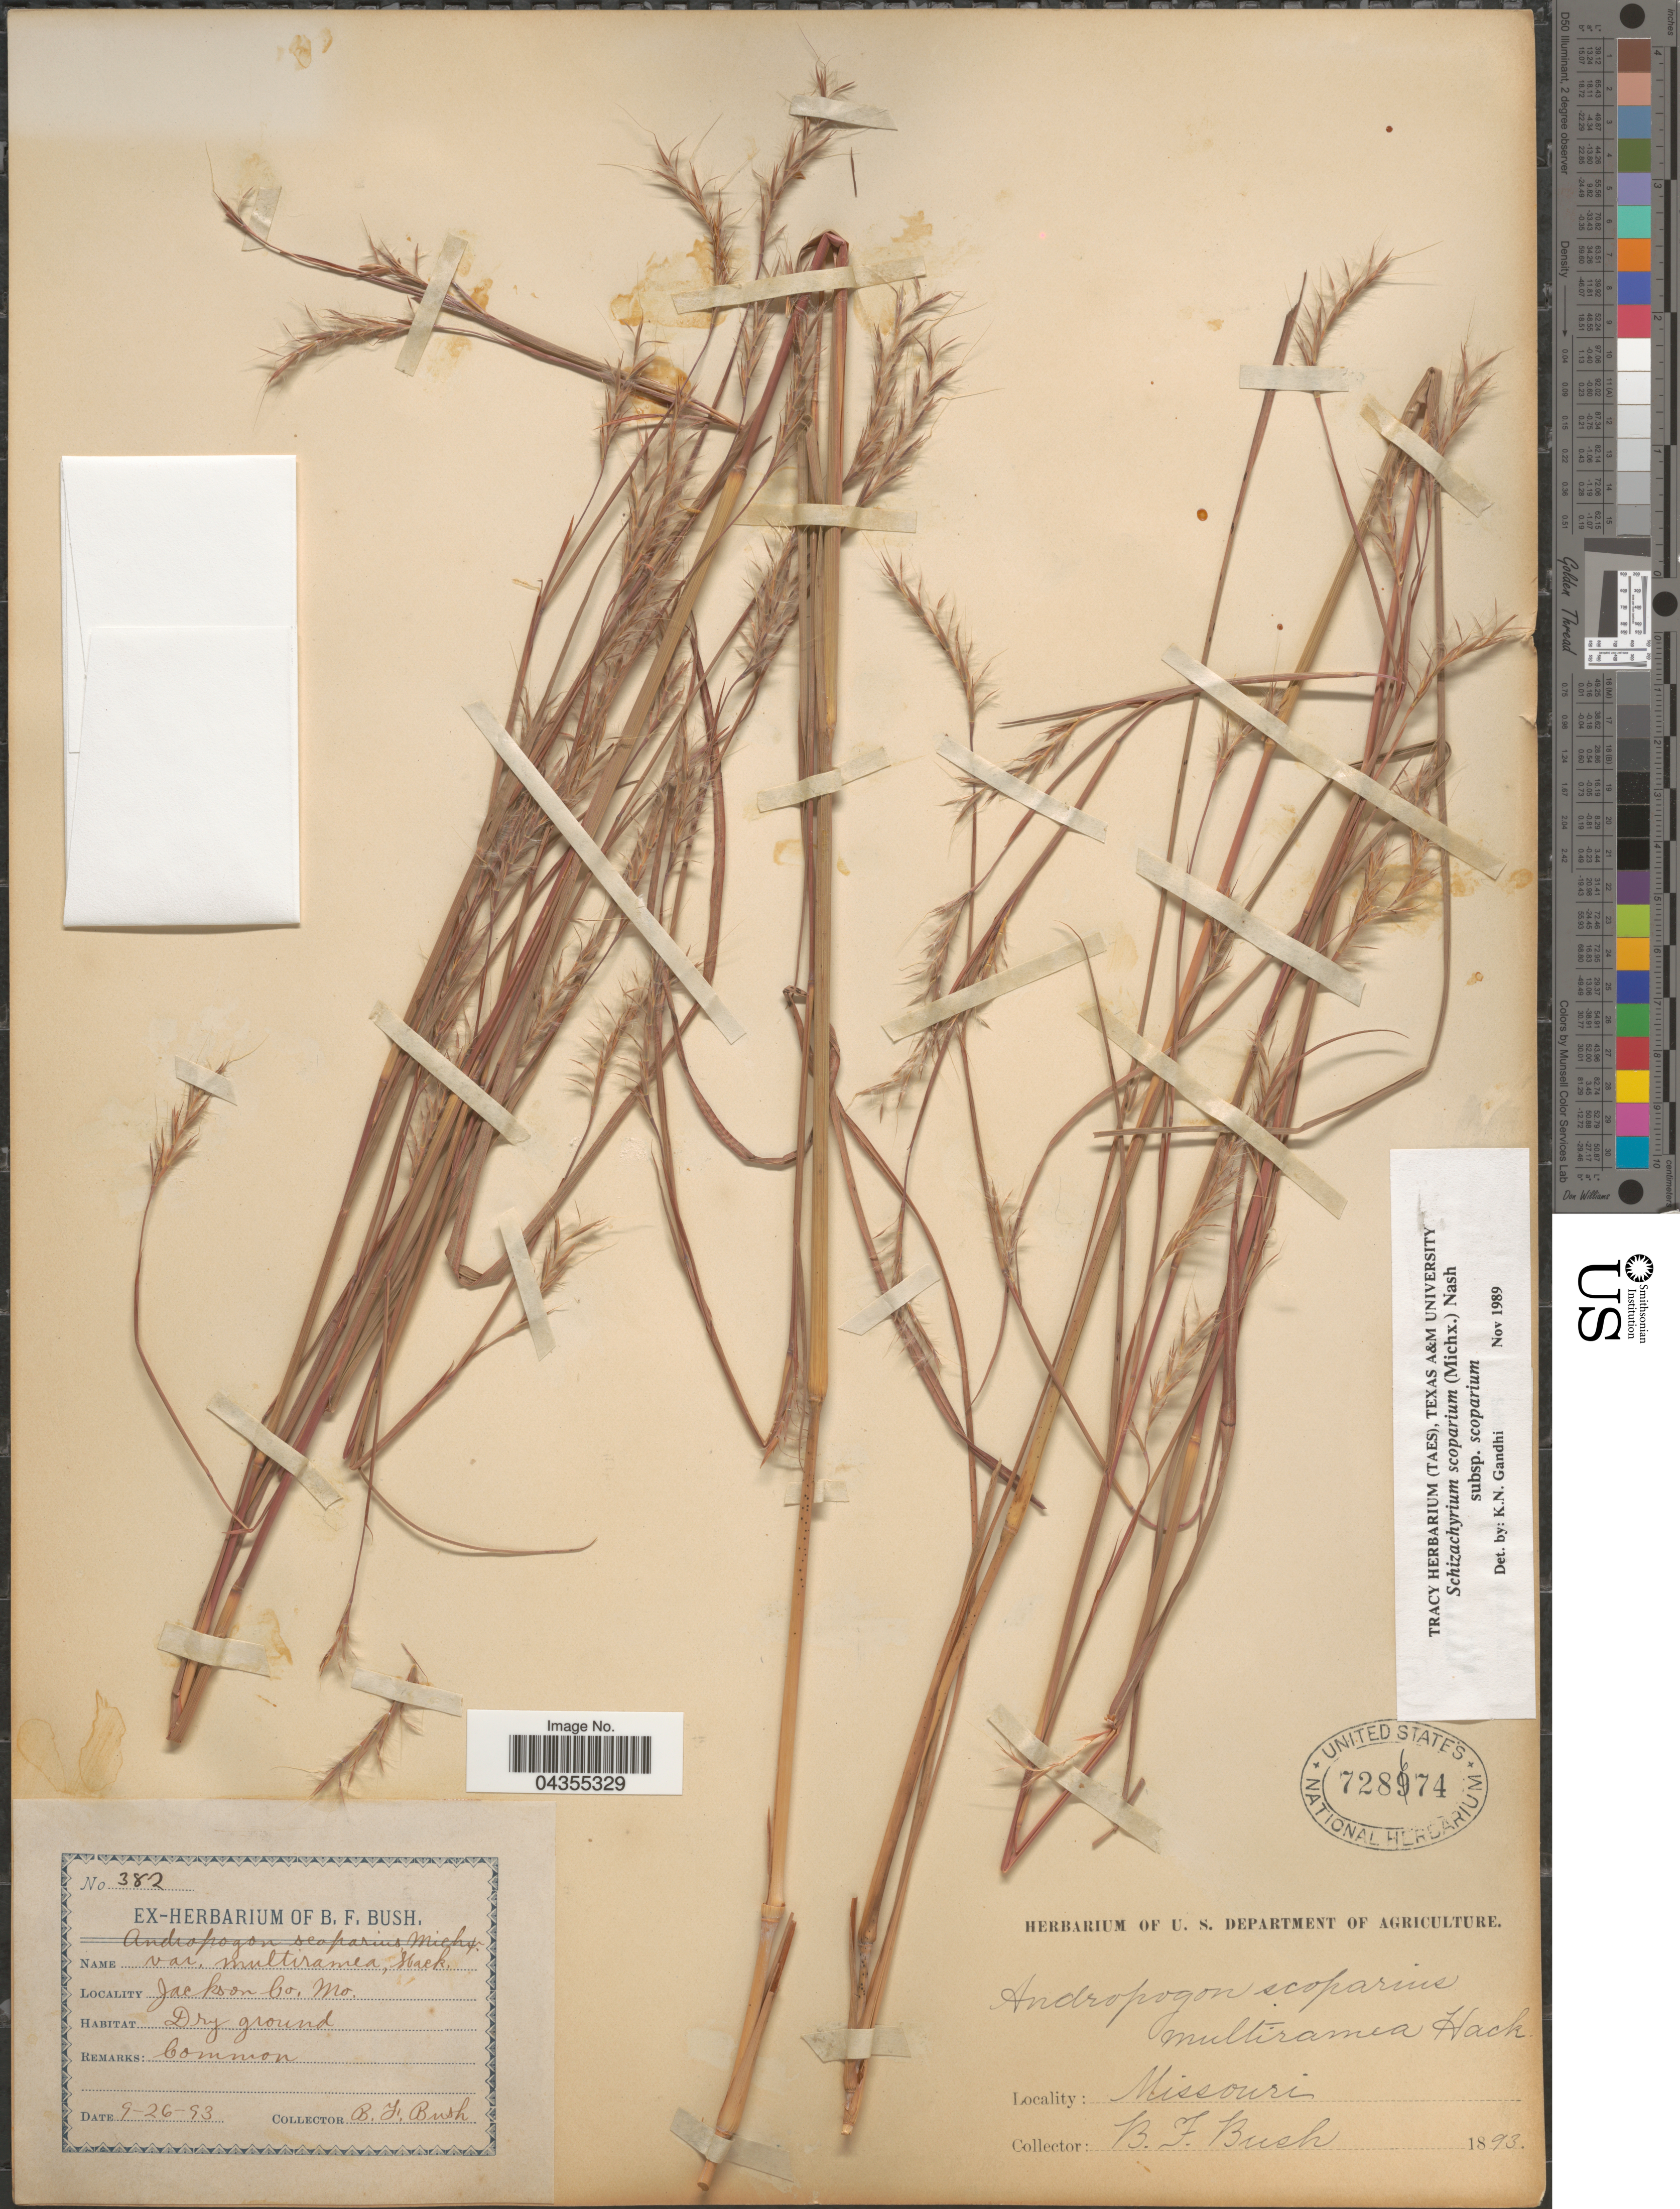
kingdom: Plantae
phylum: Tracheophyta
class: Liliopsida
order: Poales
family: Poaceae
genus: Schizachyrium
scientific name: Schizachyrium scoparium var. scoparium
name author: (Michx.) Nash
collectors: B. F. Bush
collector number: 382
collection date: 1893-09-26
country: United States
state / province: Missouri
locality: Jackson Co.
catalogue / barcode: US 728674